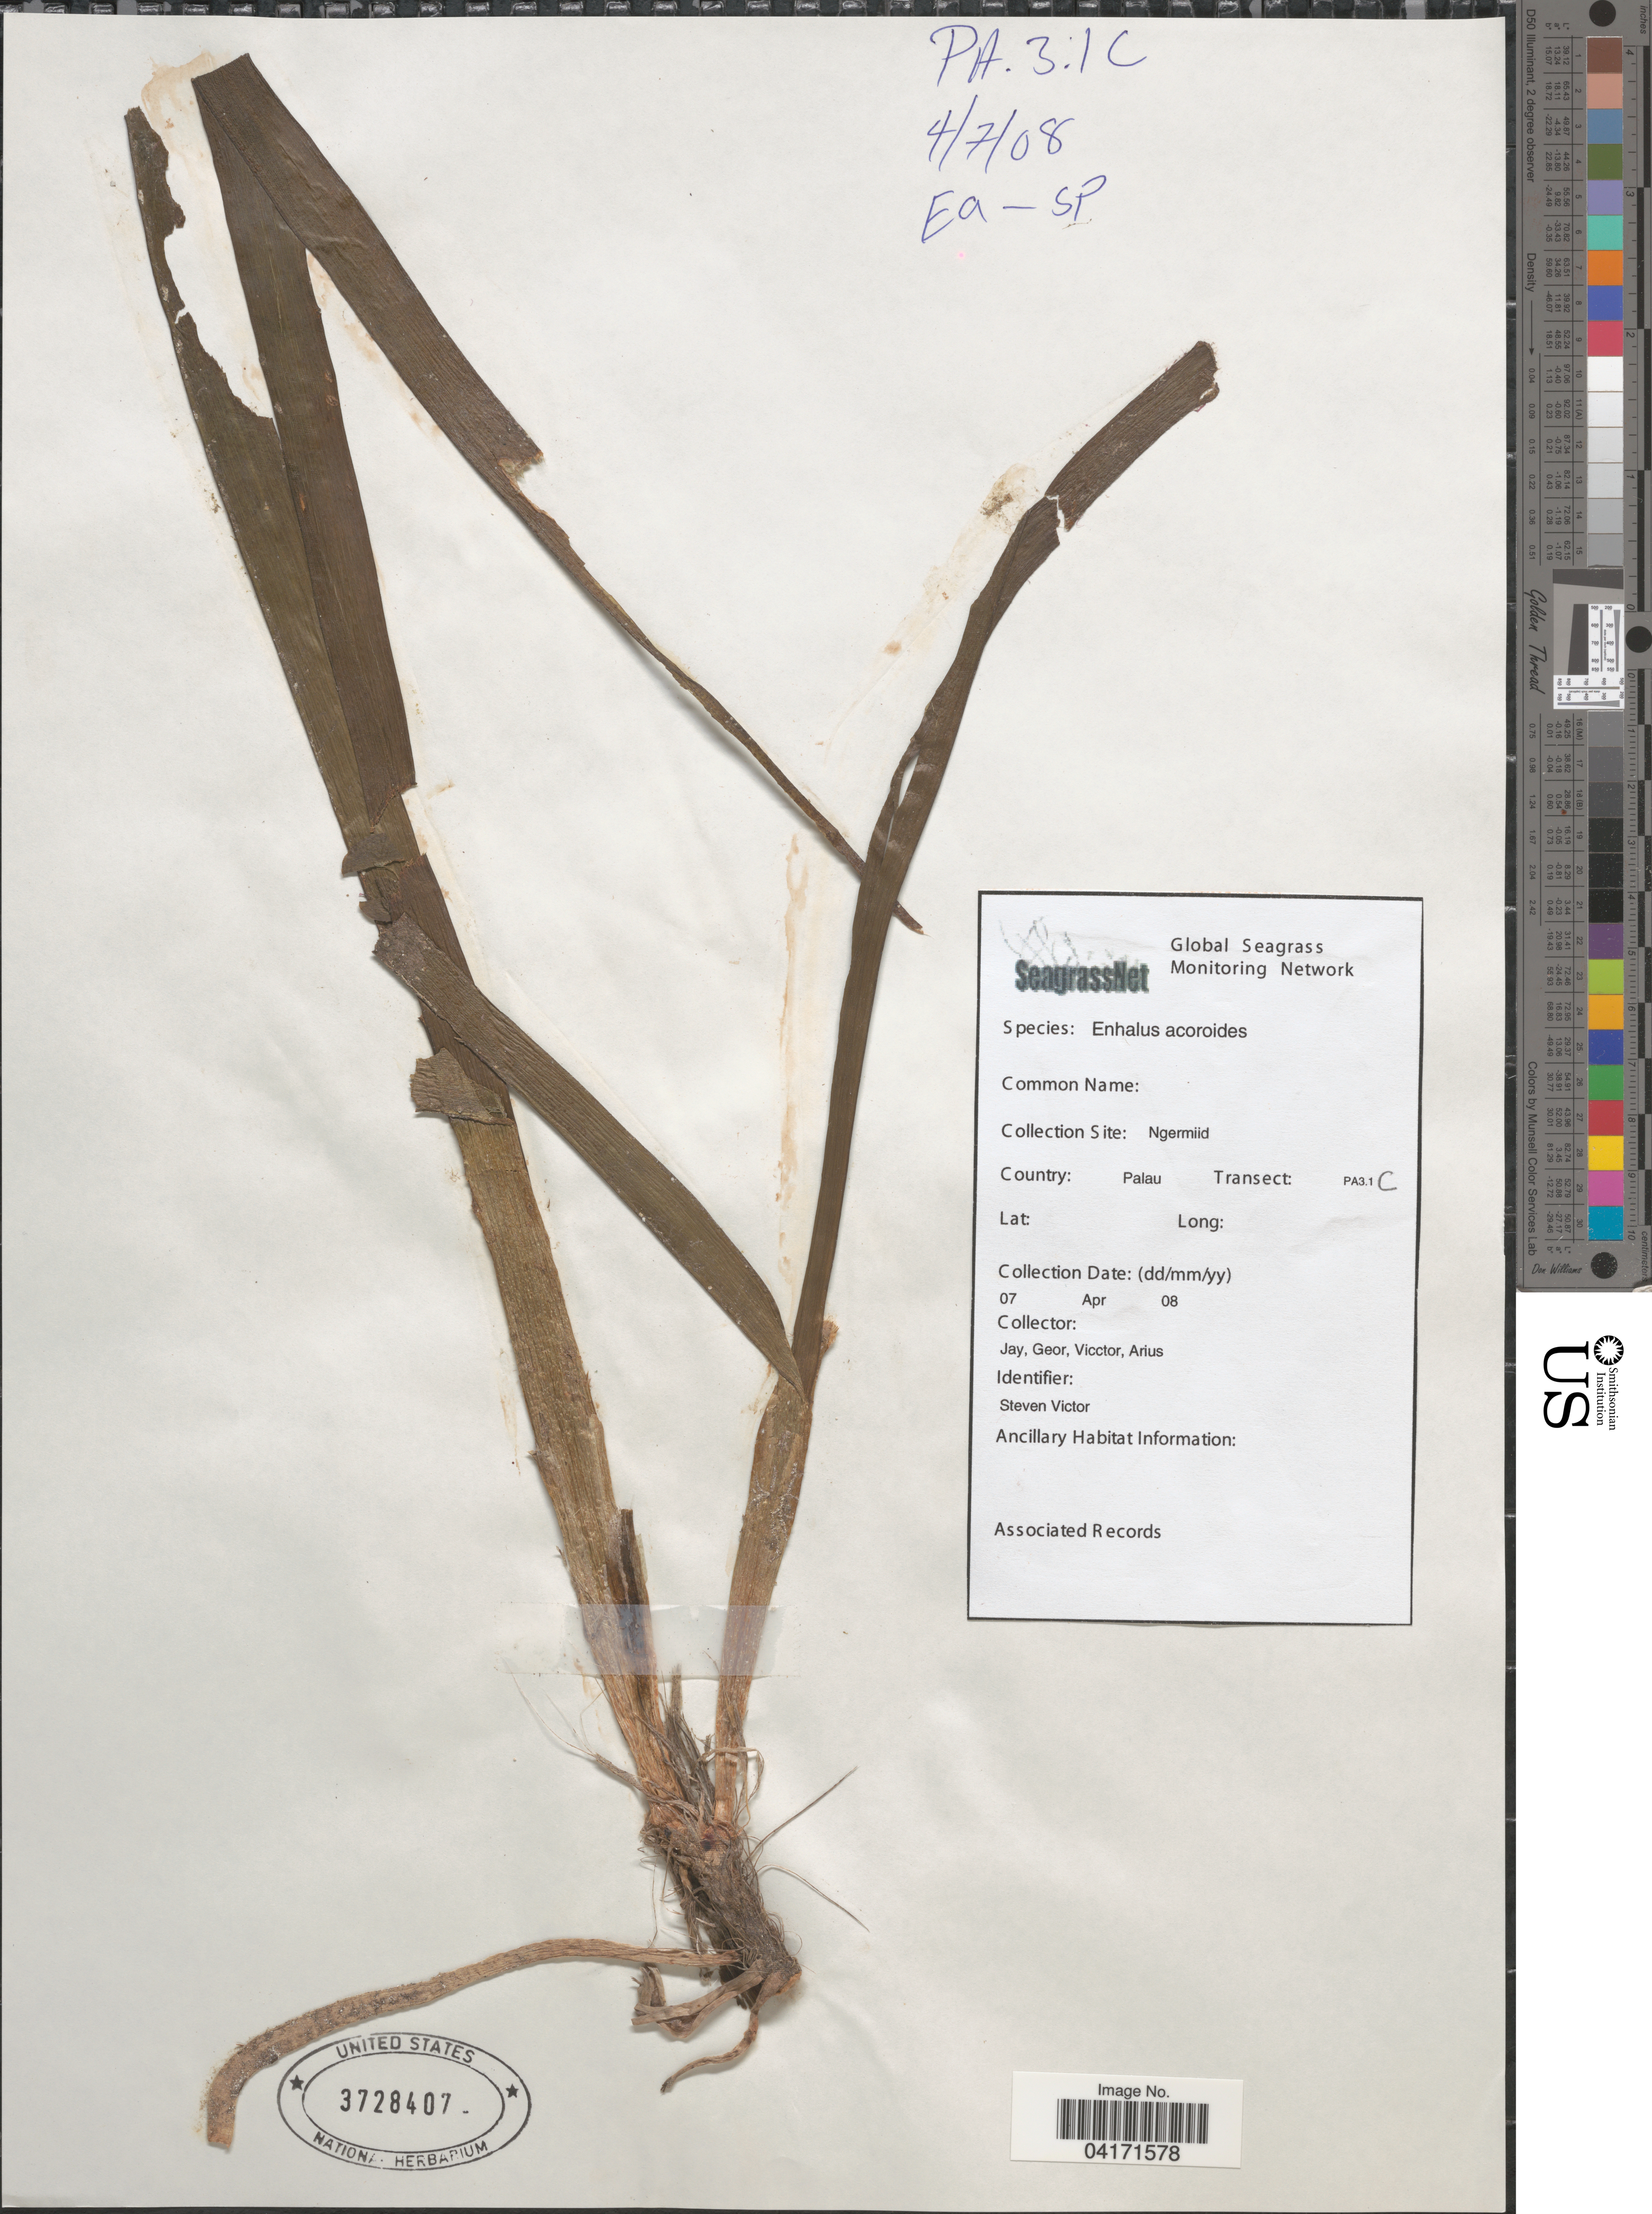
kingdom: Plantae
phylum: Tracheophyta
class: Liliopsida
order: Alismatales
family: Hydrocharitaceae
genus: Enhalus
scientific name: Enhalus acoroides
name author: (L. f.) Royle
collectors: Jay, Geor, Victor & Arius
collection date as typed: Transcribed d/m/y: 7/4/8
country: Palau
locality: Ngermiid. Palau. Transect: PA3.1 C.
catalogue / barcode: US 3728407